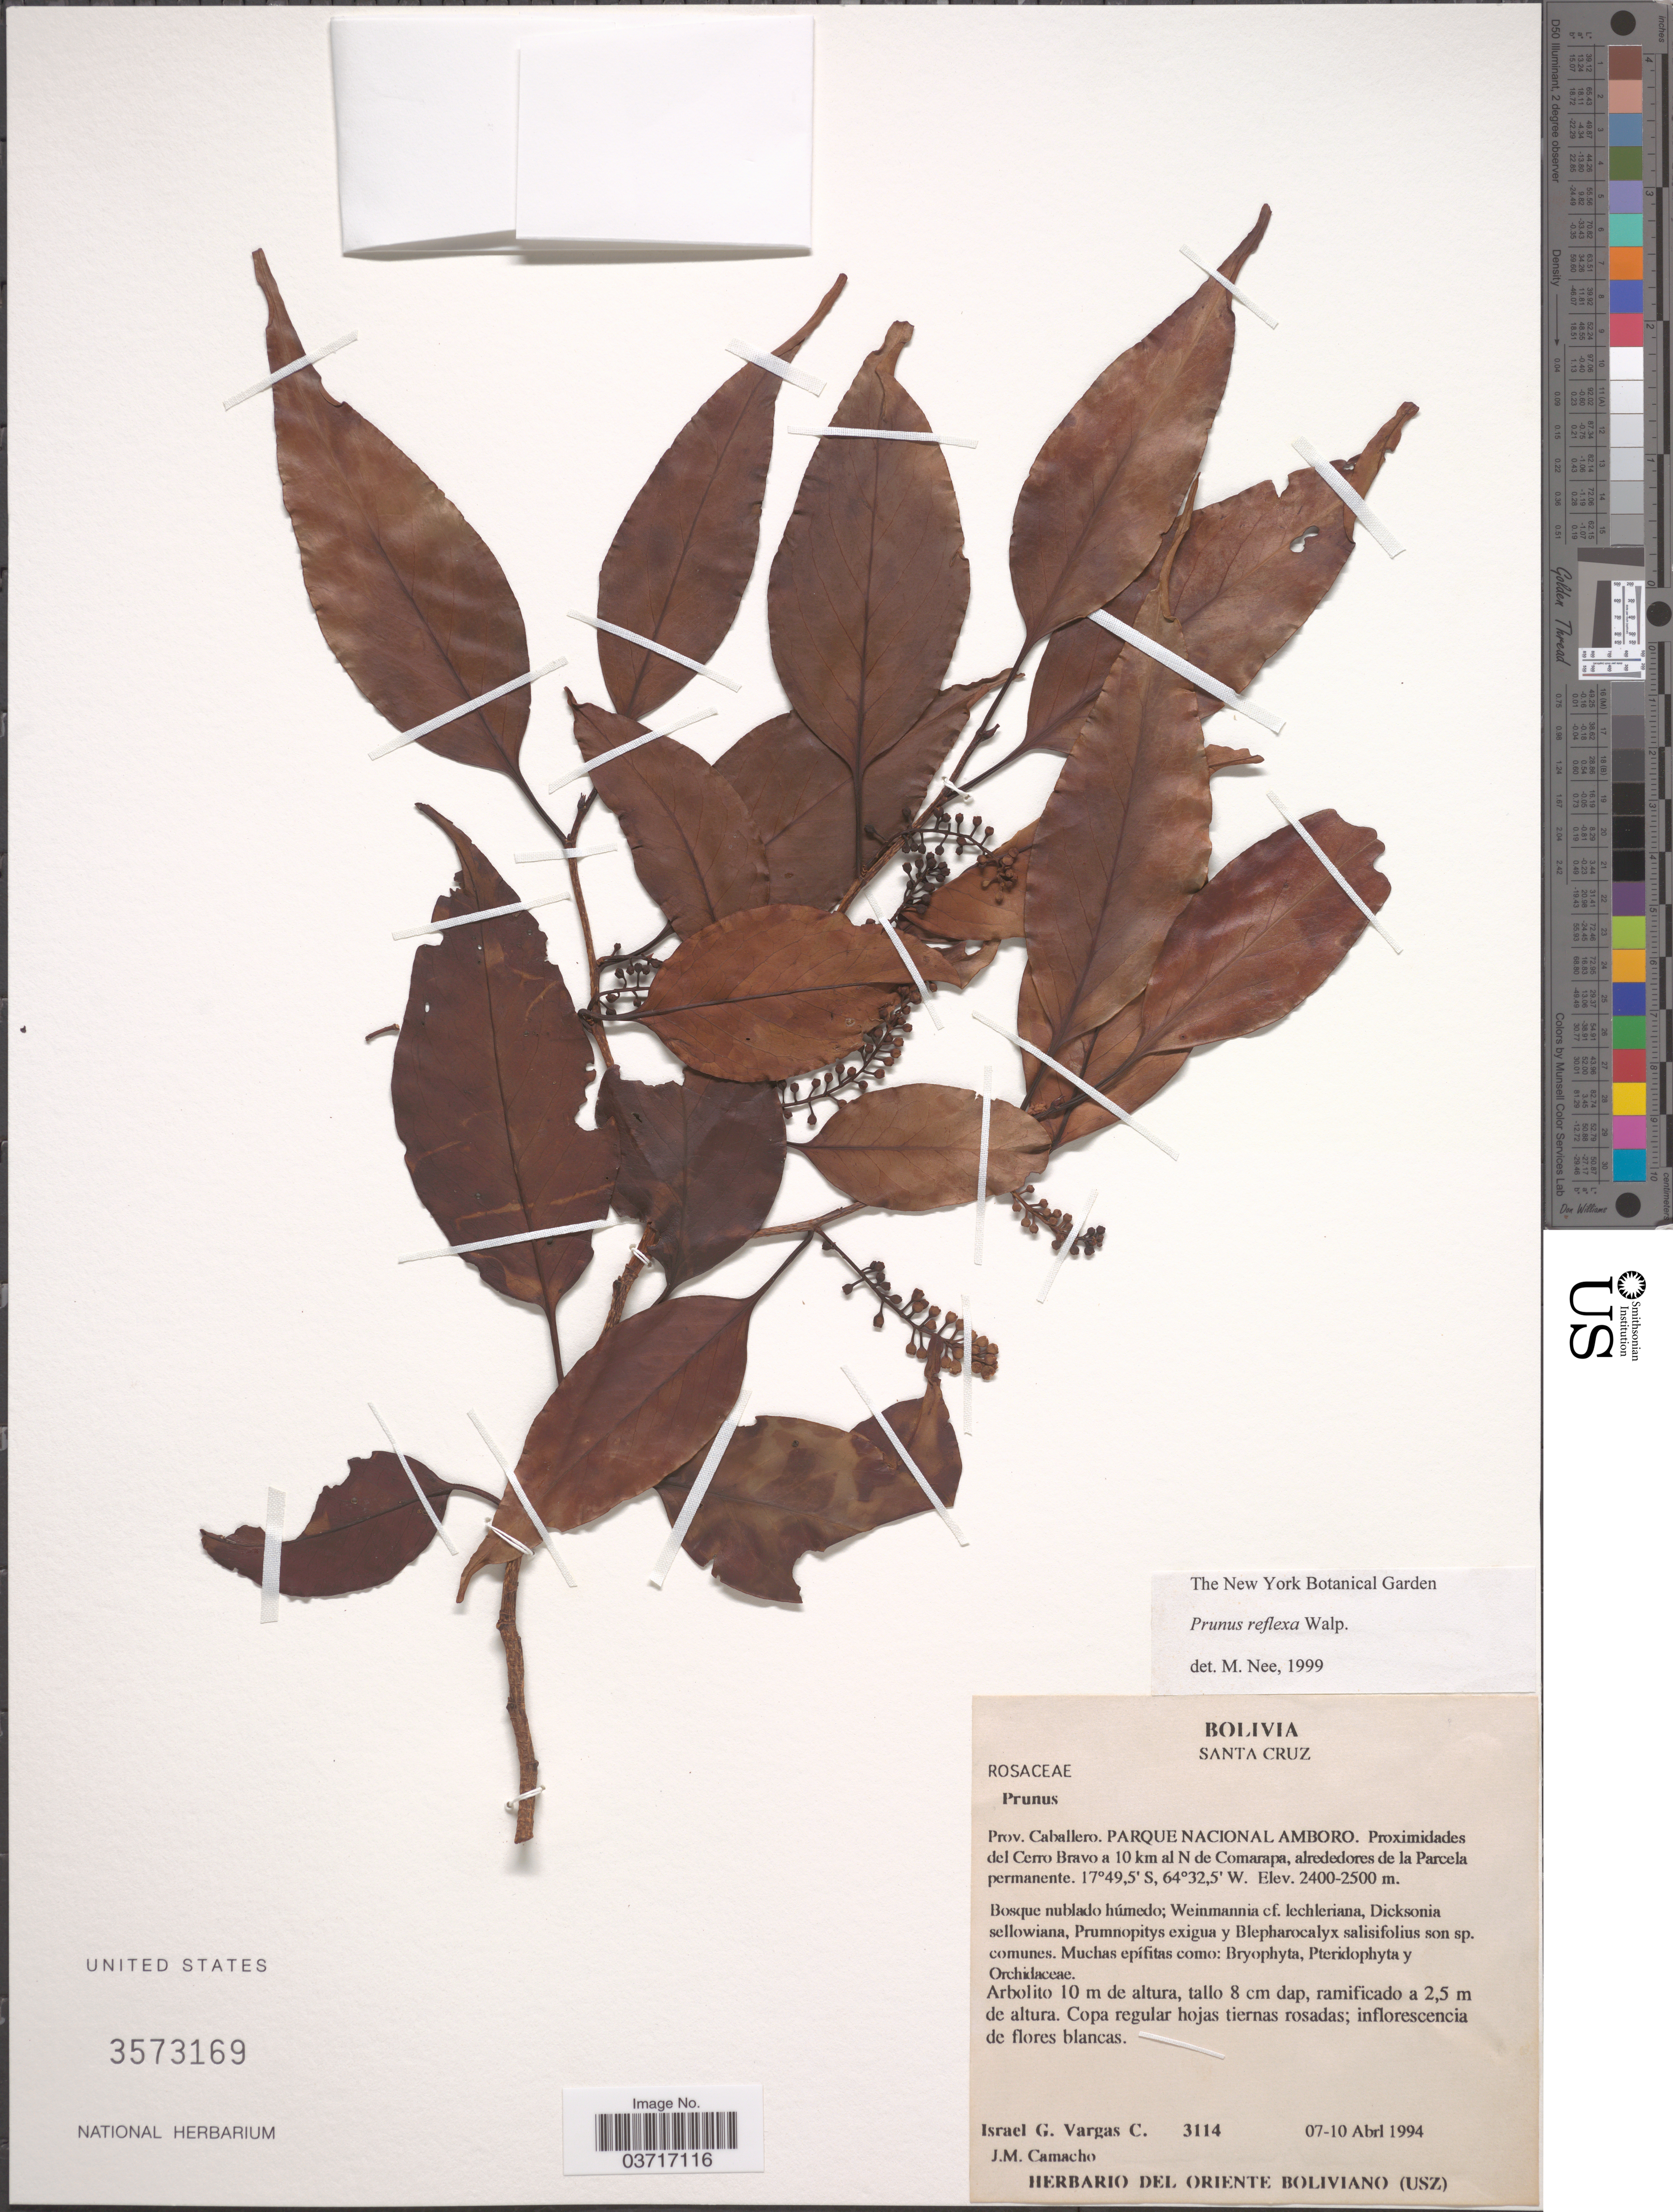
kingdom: Plantae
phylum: Tracheophyta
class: Magnoliopsida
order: Rosales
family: Rosaceae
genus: Prunus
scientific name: Prunus reflexa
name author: Walp.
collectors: I. Vargas C. & J. M. Camacho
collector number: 3114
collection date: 1994-04-07/1994-04-10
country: Bolivia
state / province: Santa Cruz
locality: Prov. Caballero. Parque Nacional Amboro. Proximidades del Cerro Bravo a 10 km al N de Comarapa, alrededores de la Parcela permanente.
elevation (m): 2400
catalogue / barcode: US 3573169